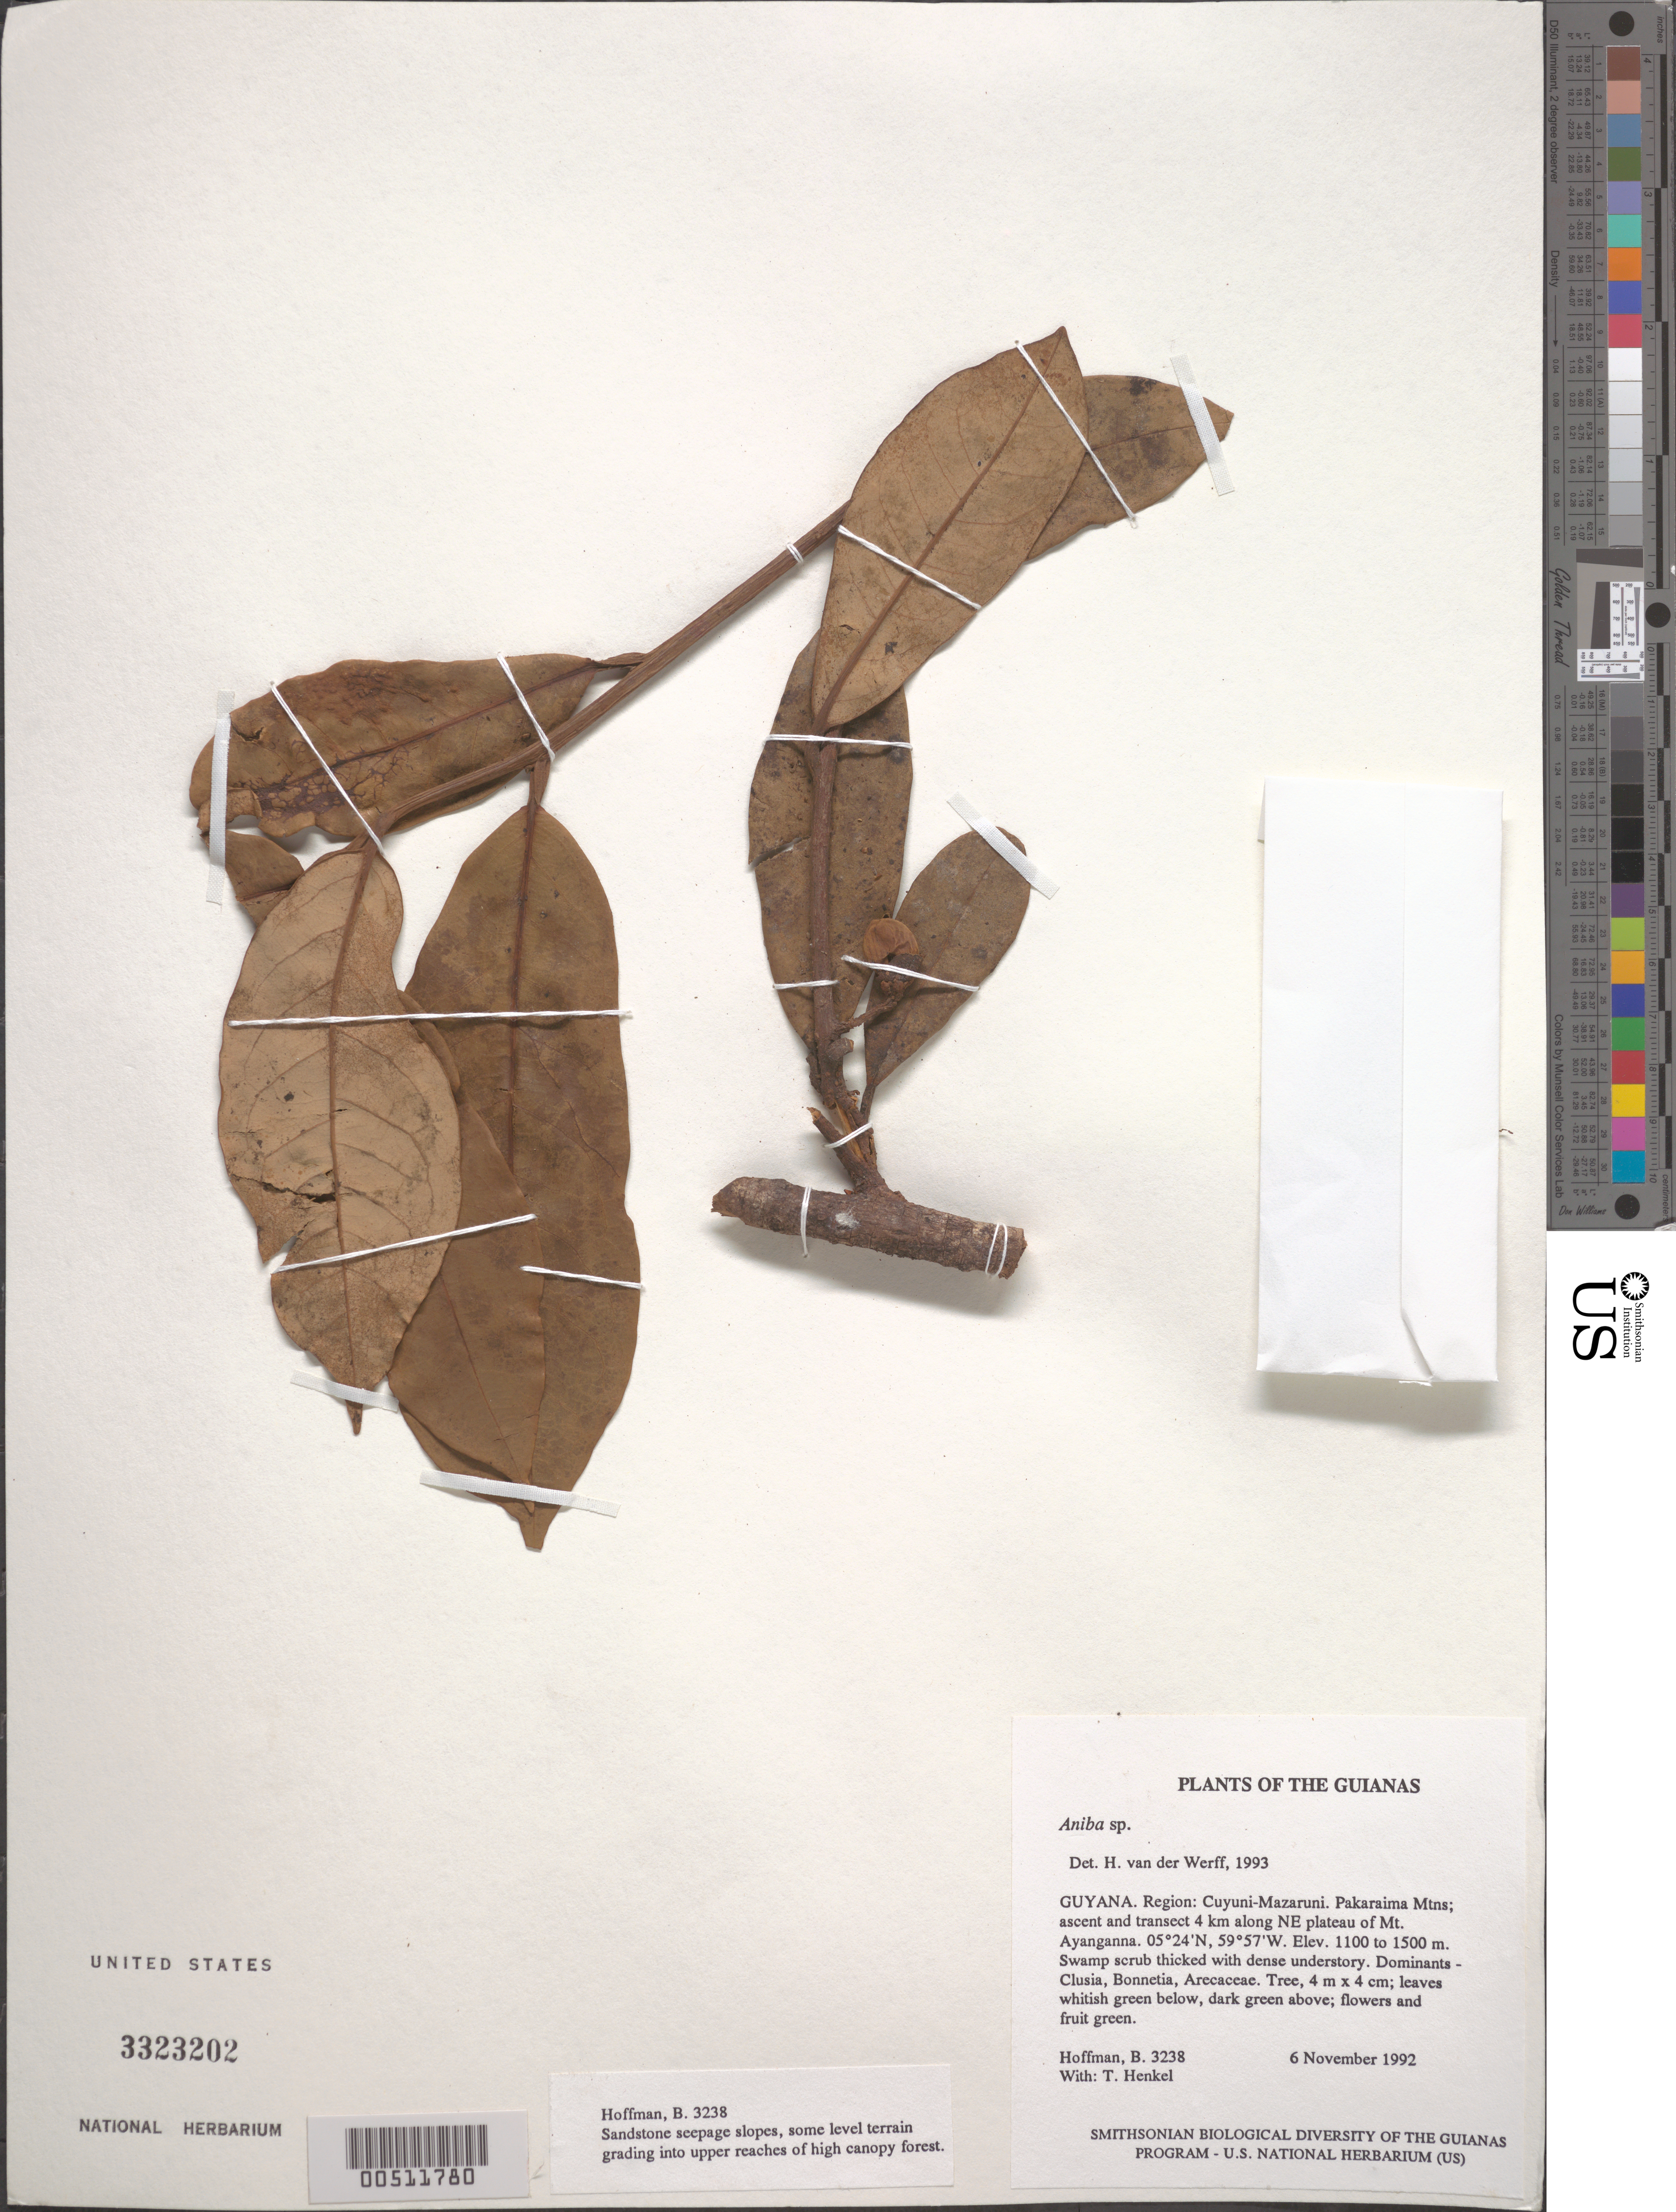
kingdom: Plantae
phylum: Tracheophyta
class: Magnoliopsida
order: Laurales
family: Lauraceae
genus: Aniba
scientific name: Aniba sp.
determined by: van der Werff, H., (MO), Missouri Botanical Garden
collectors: B. Hoffman & T. Henkel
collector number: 3238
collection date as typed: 6 November 1992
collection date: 1992-11-06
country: Guyana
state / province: Cuyuni-Mazaruni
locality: Pakaraima Mountains; ascent and transect 4 km along NE plateau of Mt. Ayanganna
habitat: Swamp scrub thicked with dense understory. Dominants - Clusia, Bonnetia, Arecaceae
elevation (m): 1100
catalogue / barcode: US 3323202